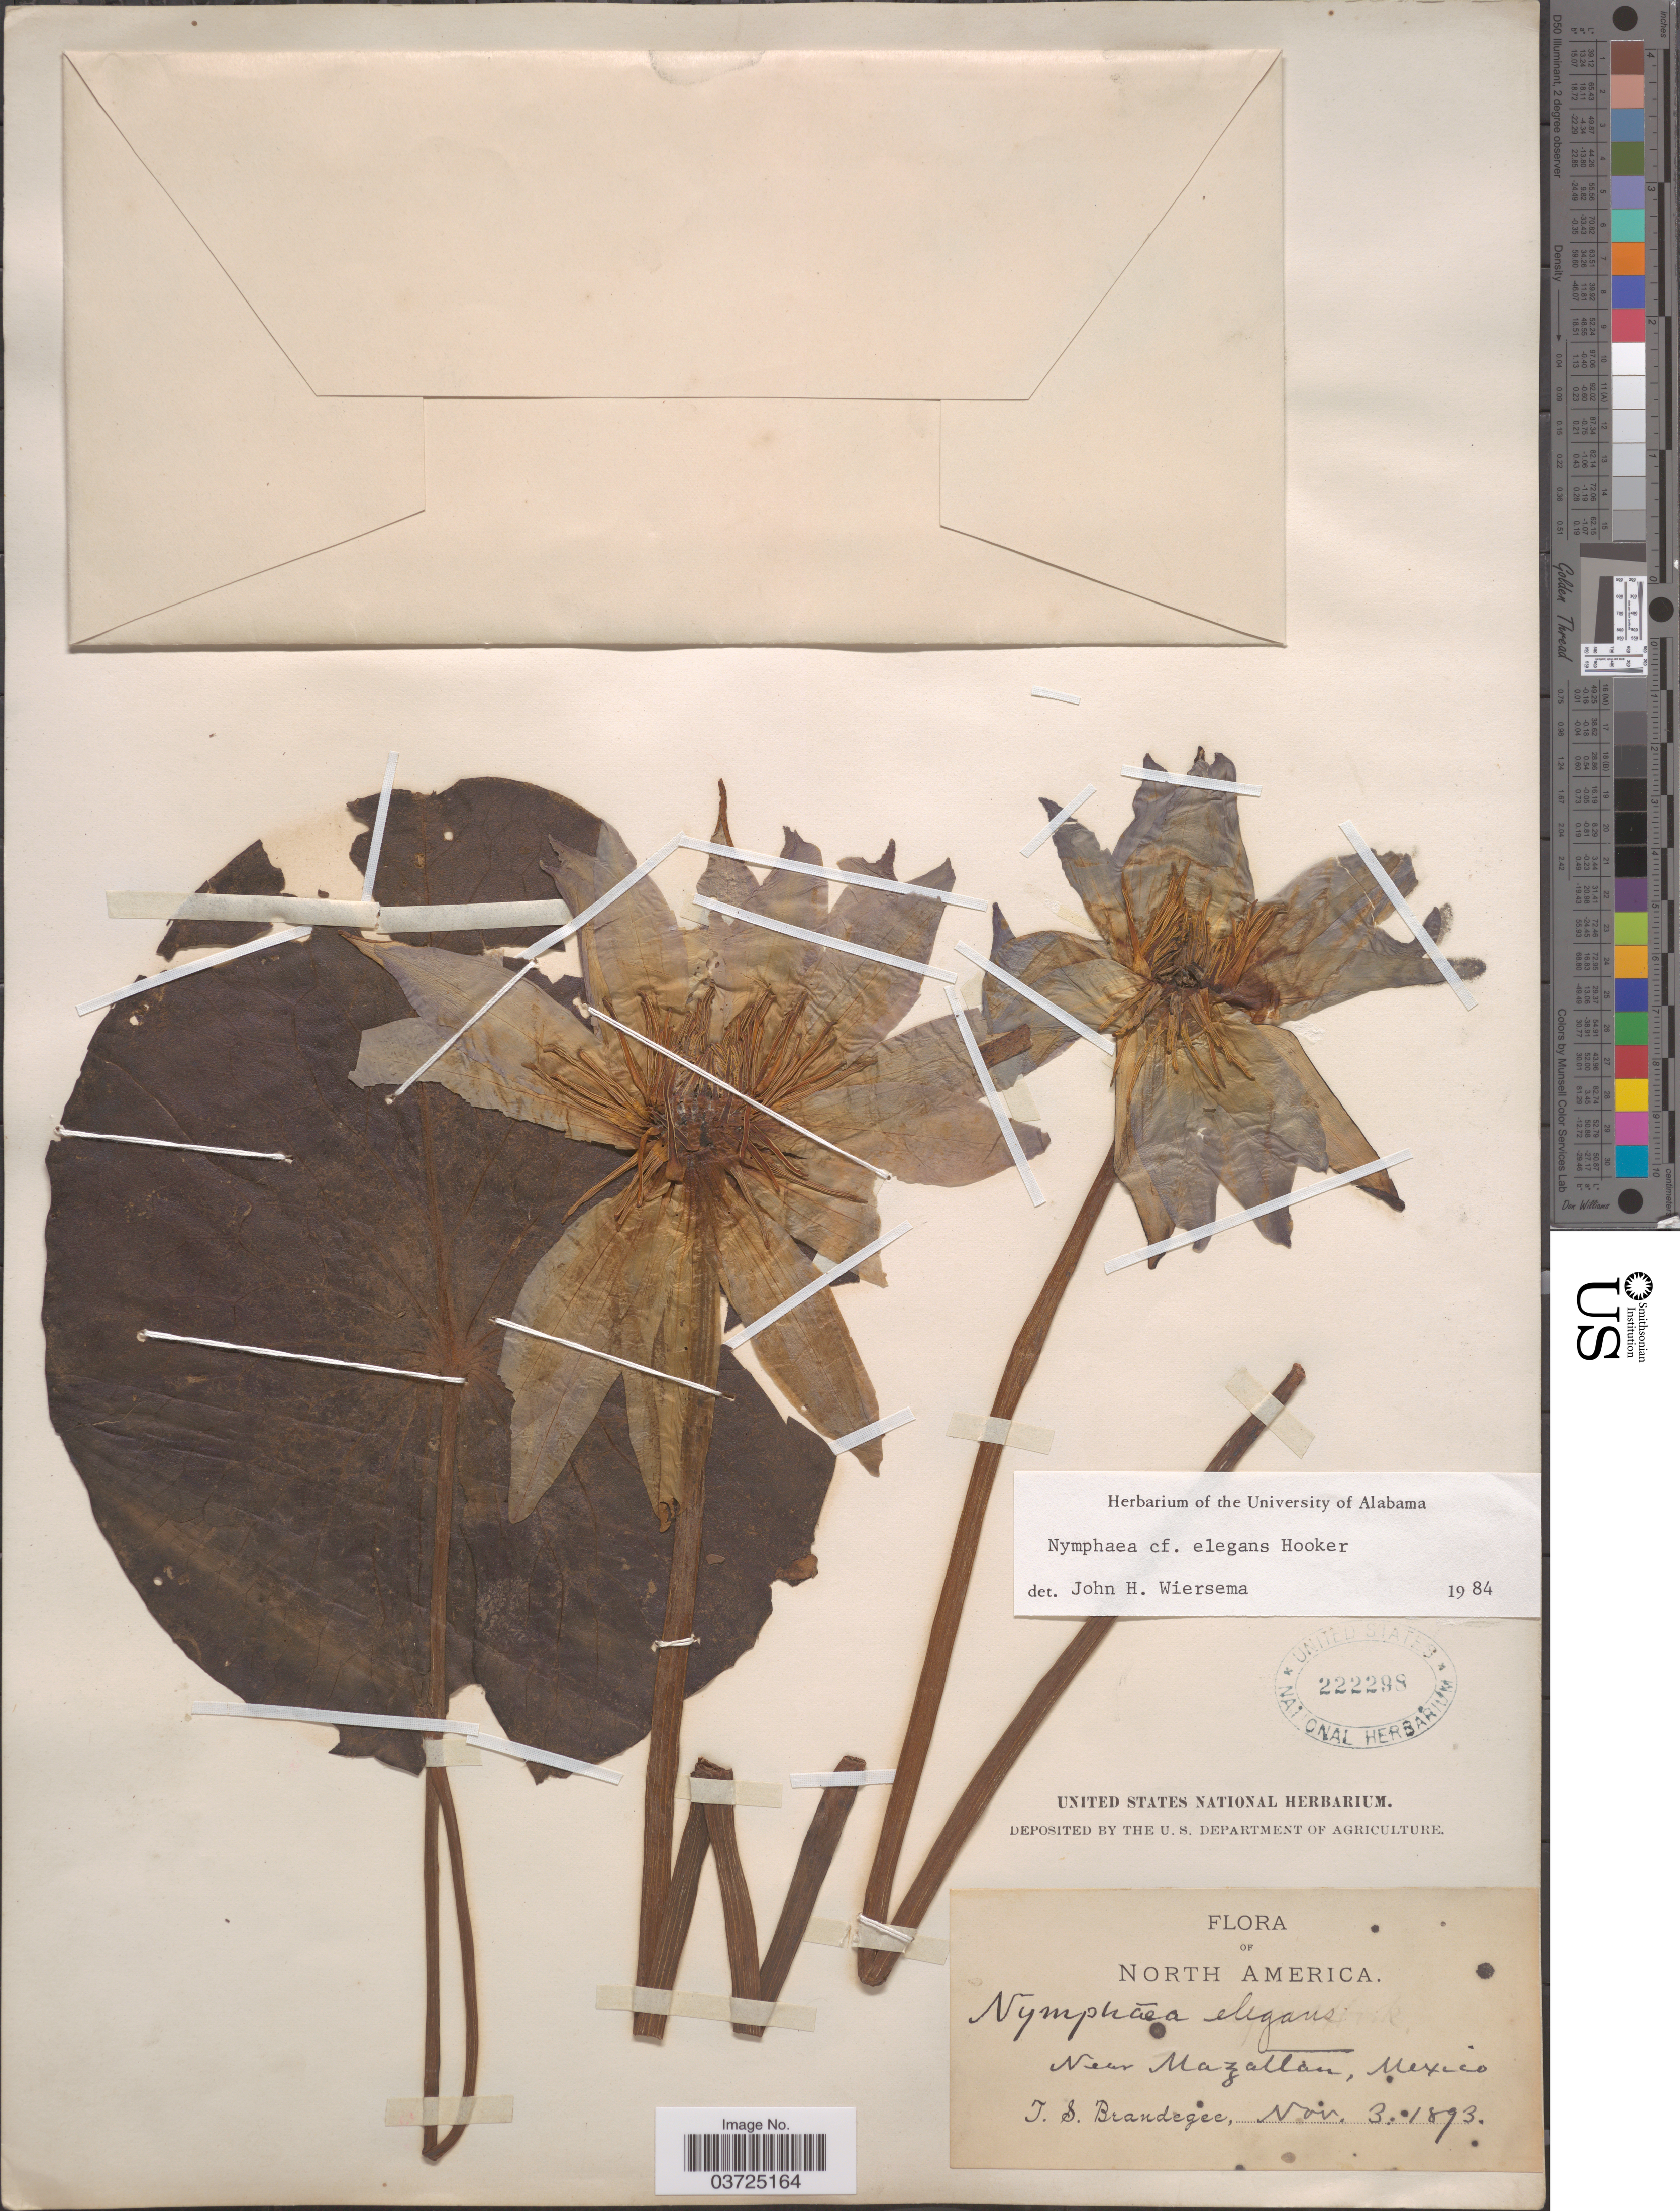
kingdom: Plantae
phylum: Tracheophyta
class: Magnoliopsida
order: Nymphaeales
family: Nymphaeaceae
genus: Nymphaea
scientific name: Nymphaea elegans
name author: Hook.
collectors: T. S. Brandegee (herbarium)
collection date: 1893-11-03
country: Mexico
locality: Near Mazatlan.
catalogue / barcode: US 222298